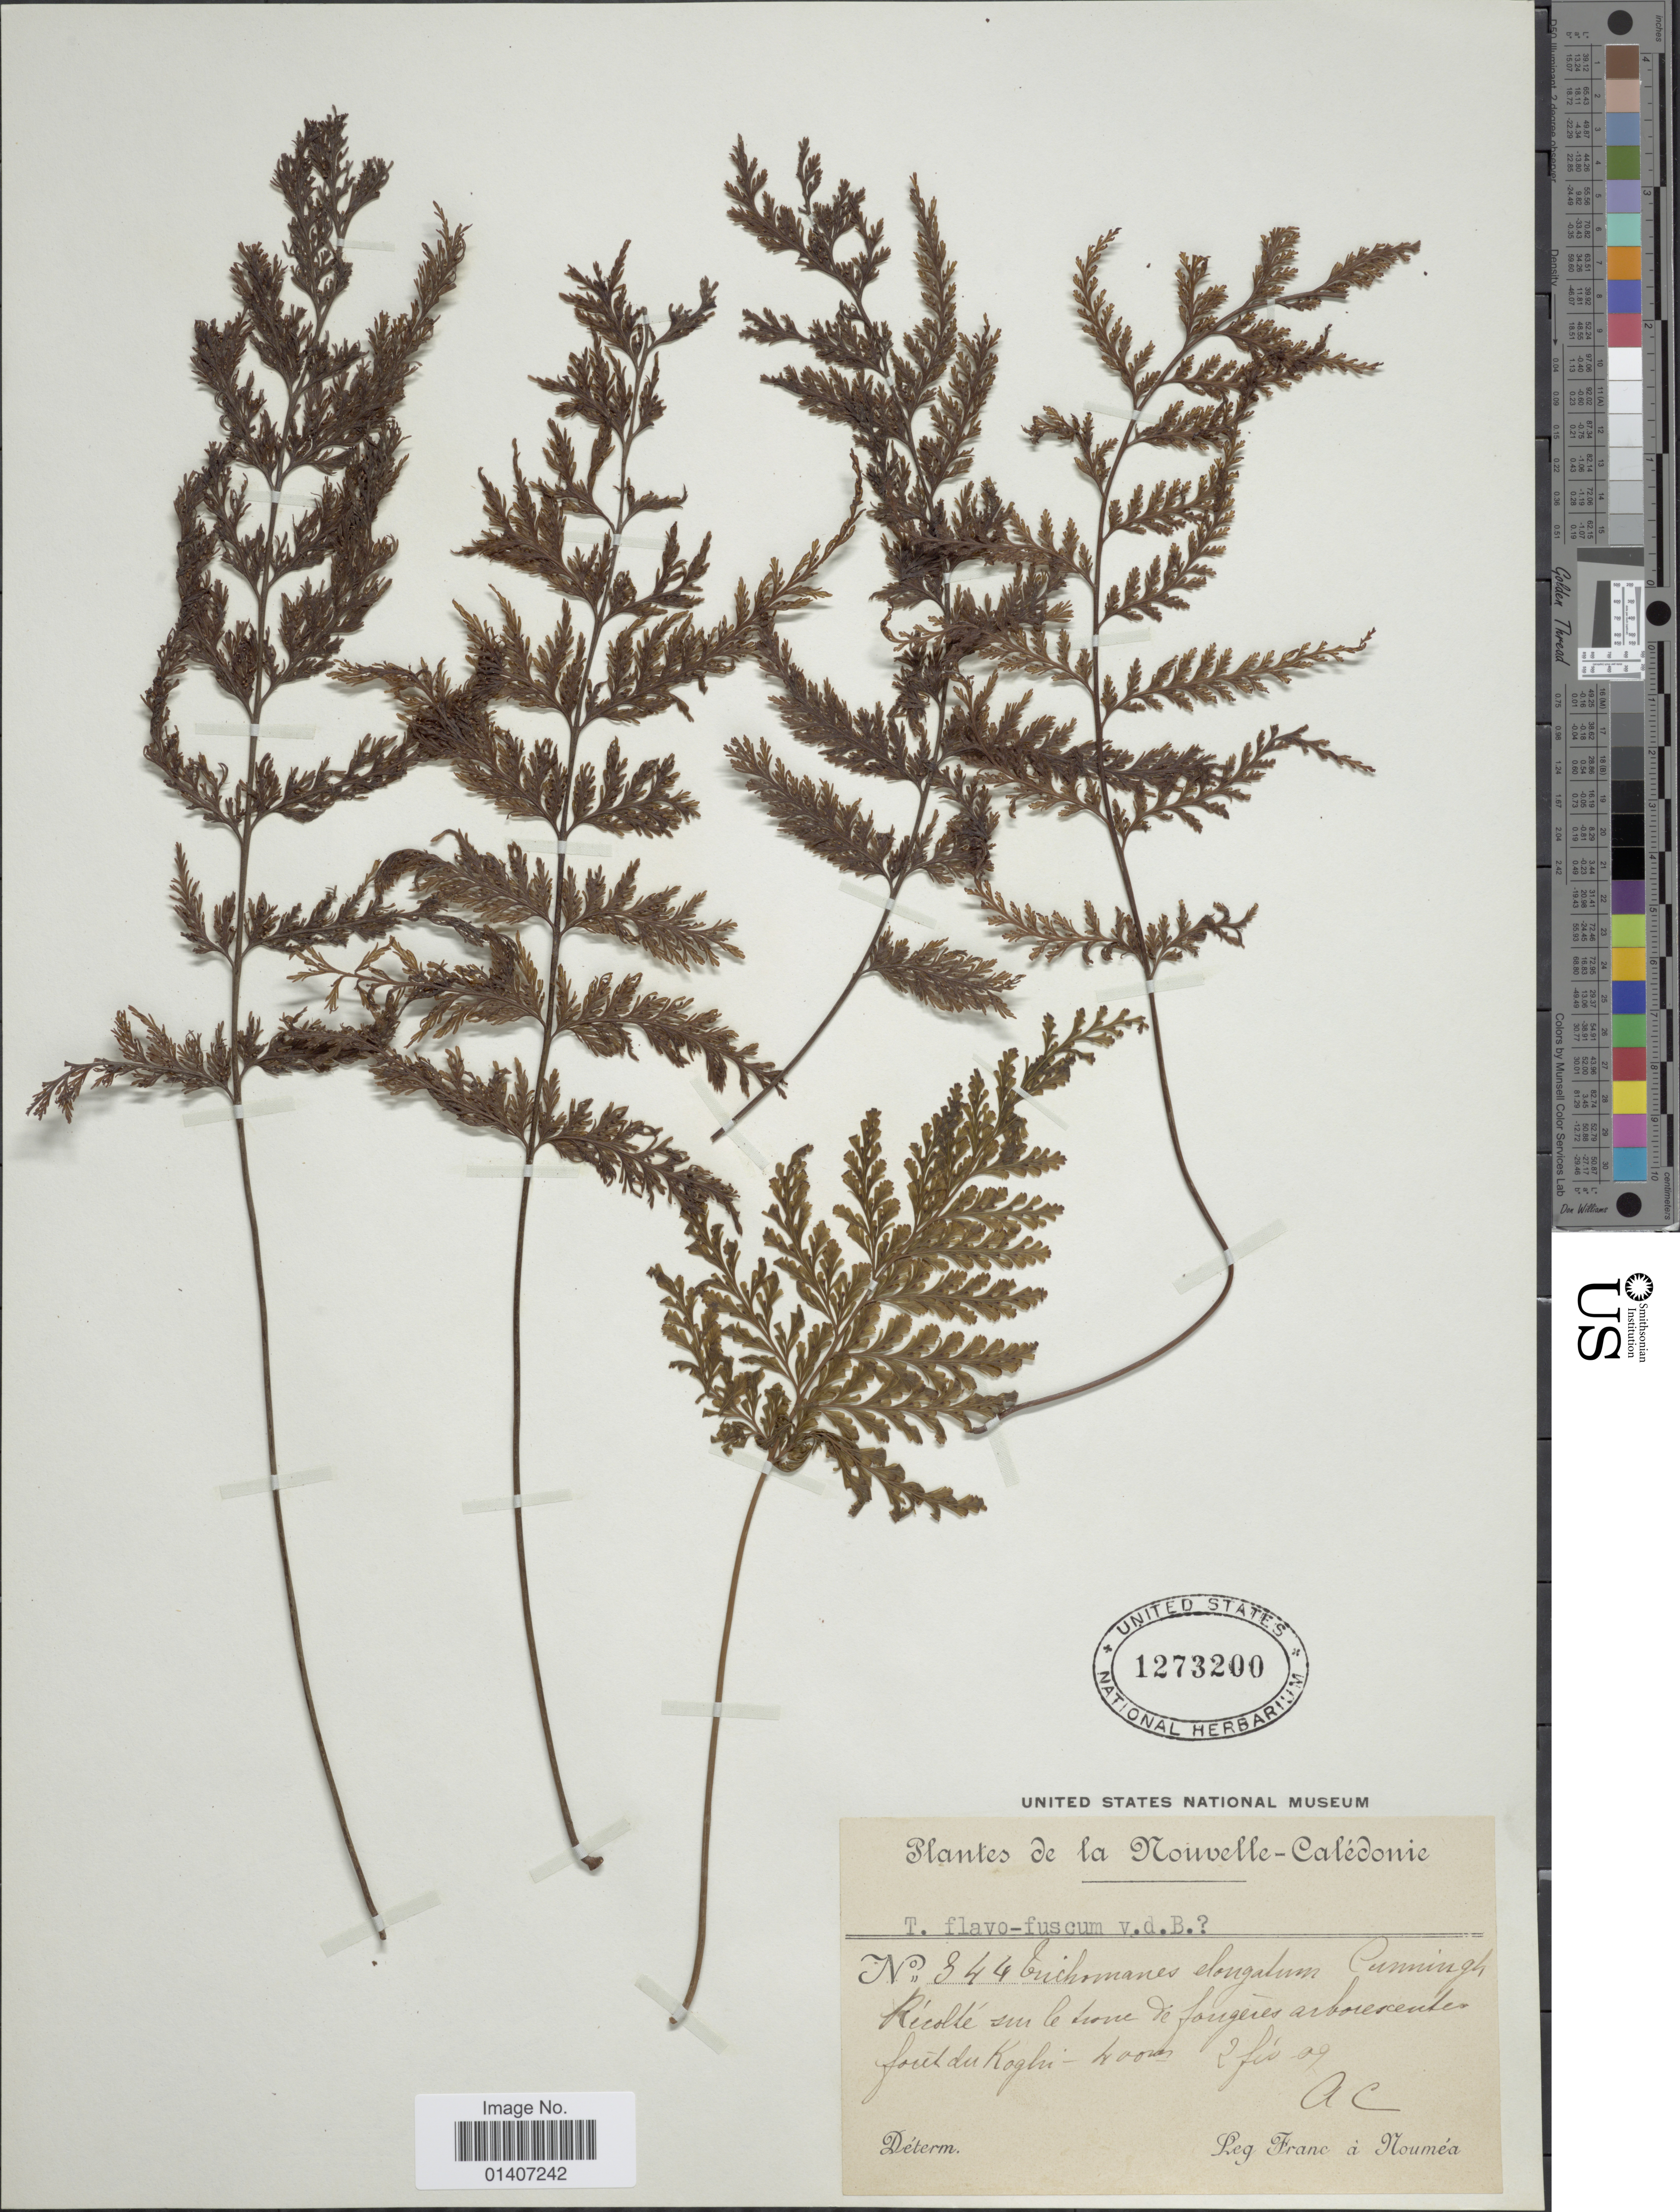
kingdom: Plantae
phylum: Tracheophyta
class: Polypodiopsida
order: Hymenophyllales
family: Hymenophyllaceae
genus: Abrodictyum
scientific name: Abrodictyum flavofuscum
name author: (Bosch) Ebihara & K. Iwats.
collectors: Franc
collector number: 344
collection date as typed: Transcribed d/m/y: 2/2/9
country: New Caledonia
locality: Foret du Koghi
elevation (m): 400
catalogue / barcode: US 1273200